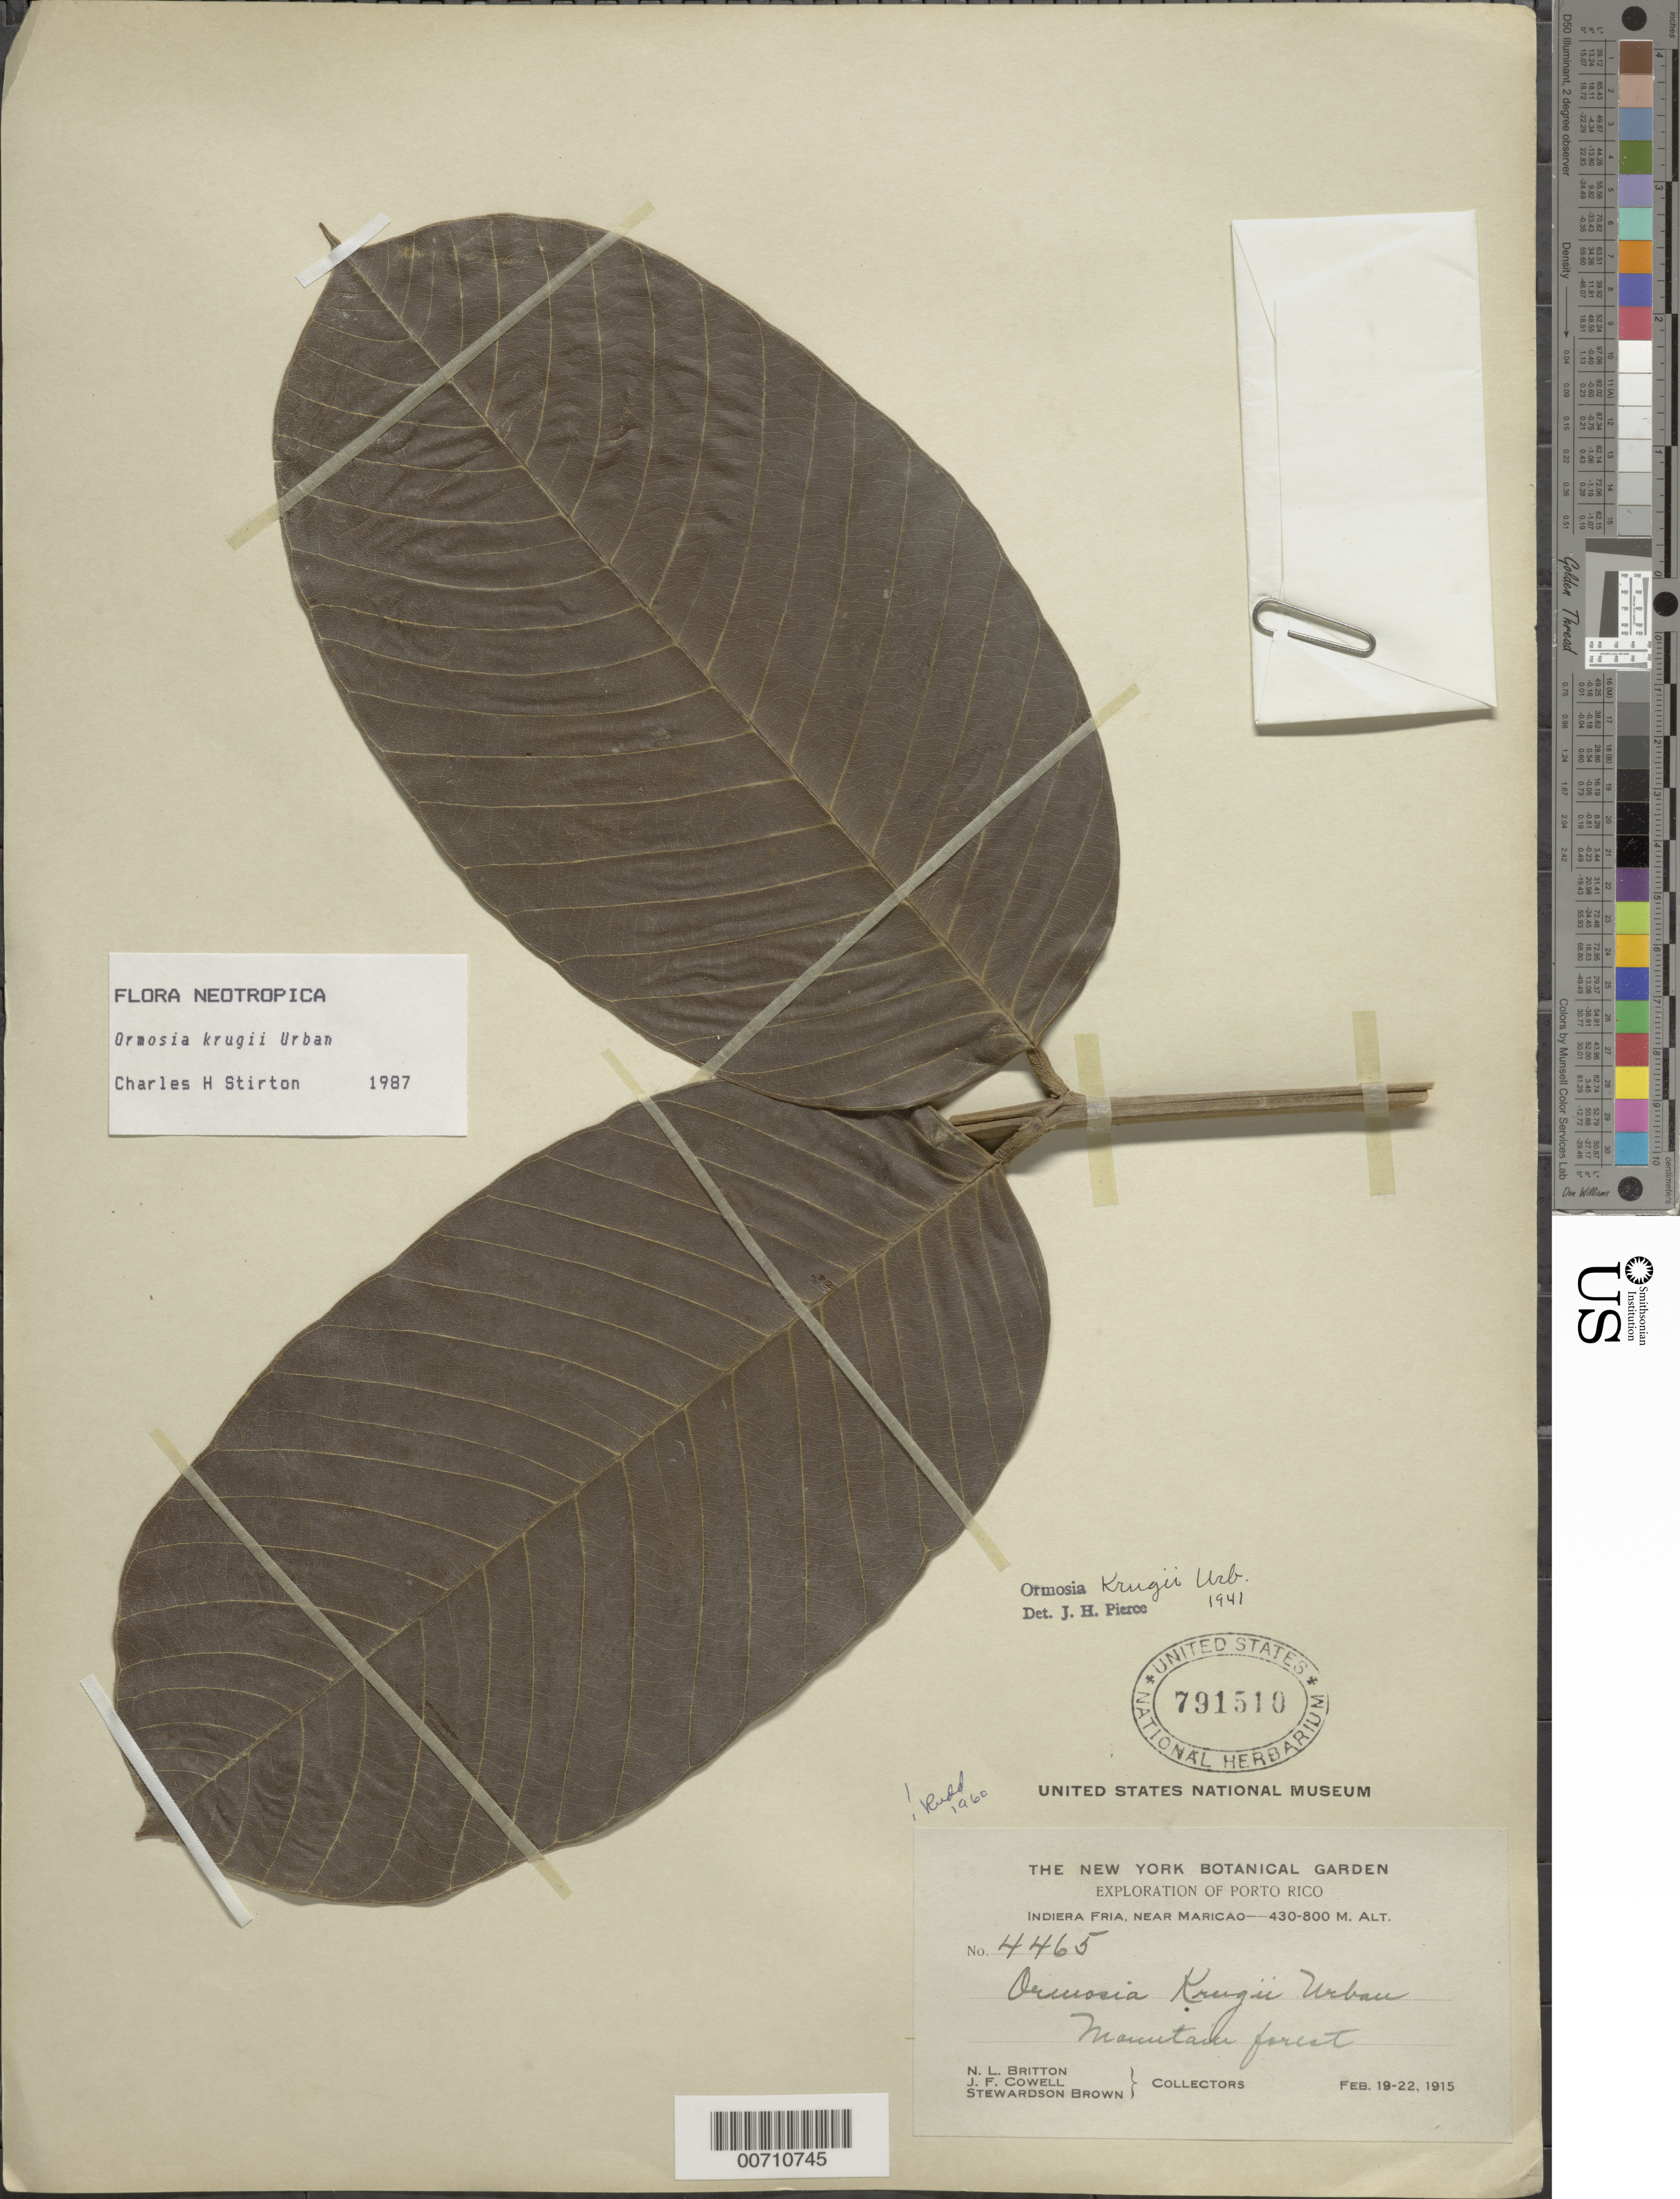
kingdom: Plantae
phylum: Tracheophyta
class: Magnoliopsida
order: Fabales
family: Fabaceae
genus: Ormosia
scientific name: Ormosia krugii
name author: Urb.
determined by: Stirton, Charles H.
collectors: N. Britton, J. F. Cowell & S. Brown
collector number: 4465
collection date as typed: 19 Feb 1915 to 22 Feb 1915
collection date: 1915-02-19/1915-02-22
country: Puerto Rico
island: Greater Antilles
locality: Indiera Fria, near Maricao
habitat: Mountain forest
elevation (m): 430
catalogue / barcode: US 791510